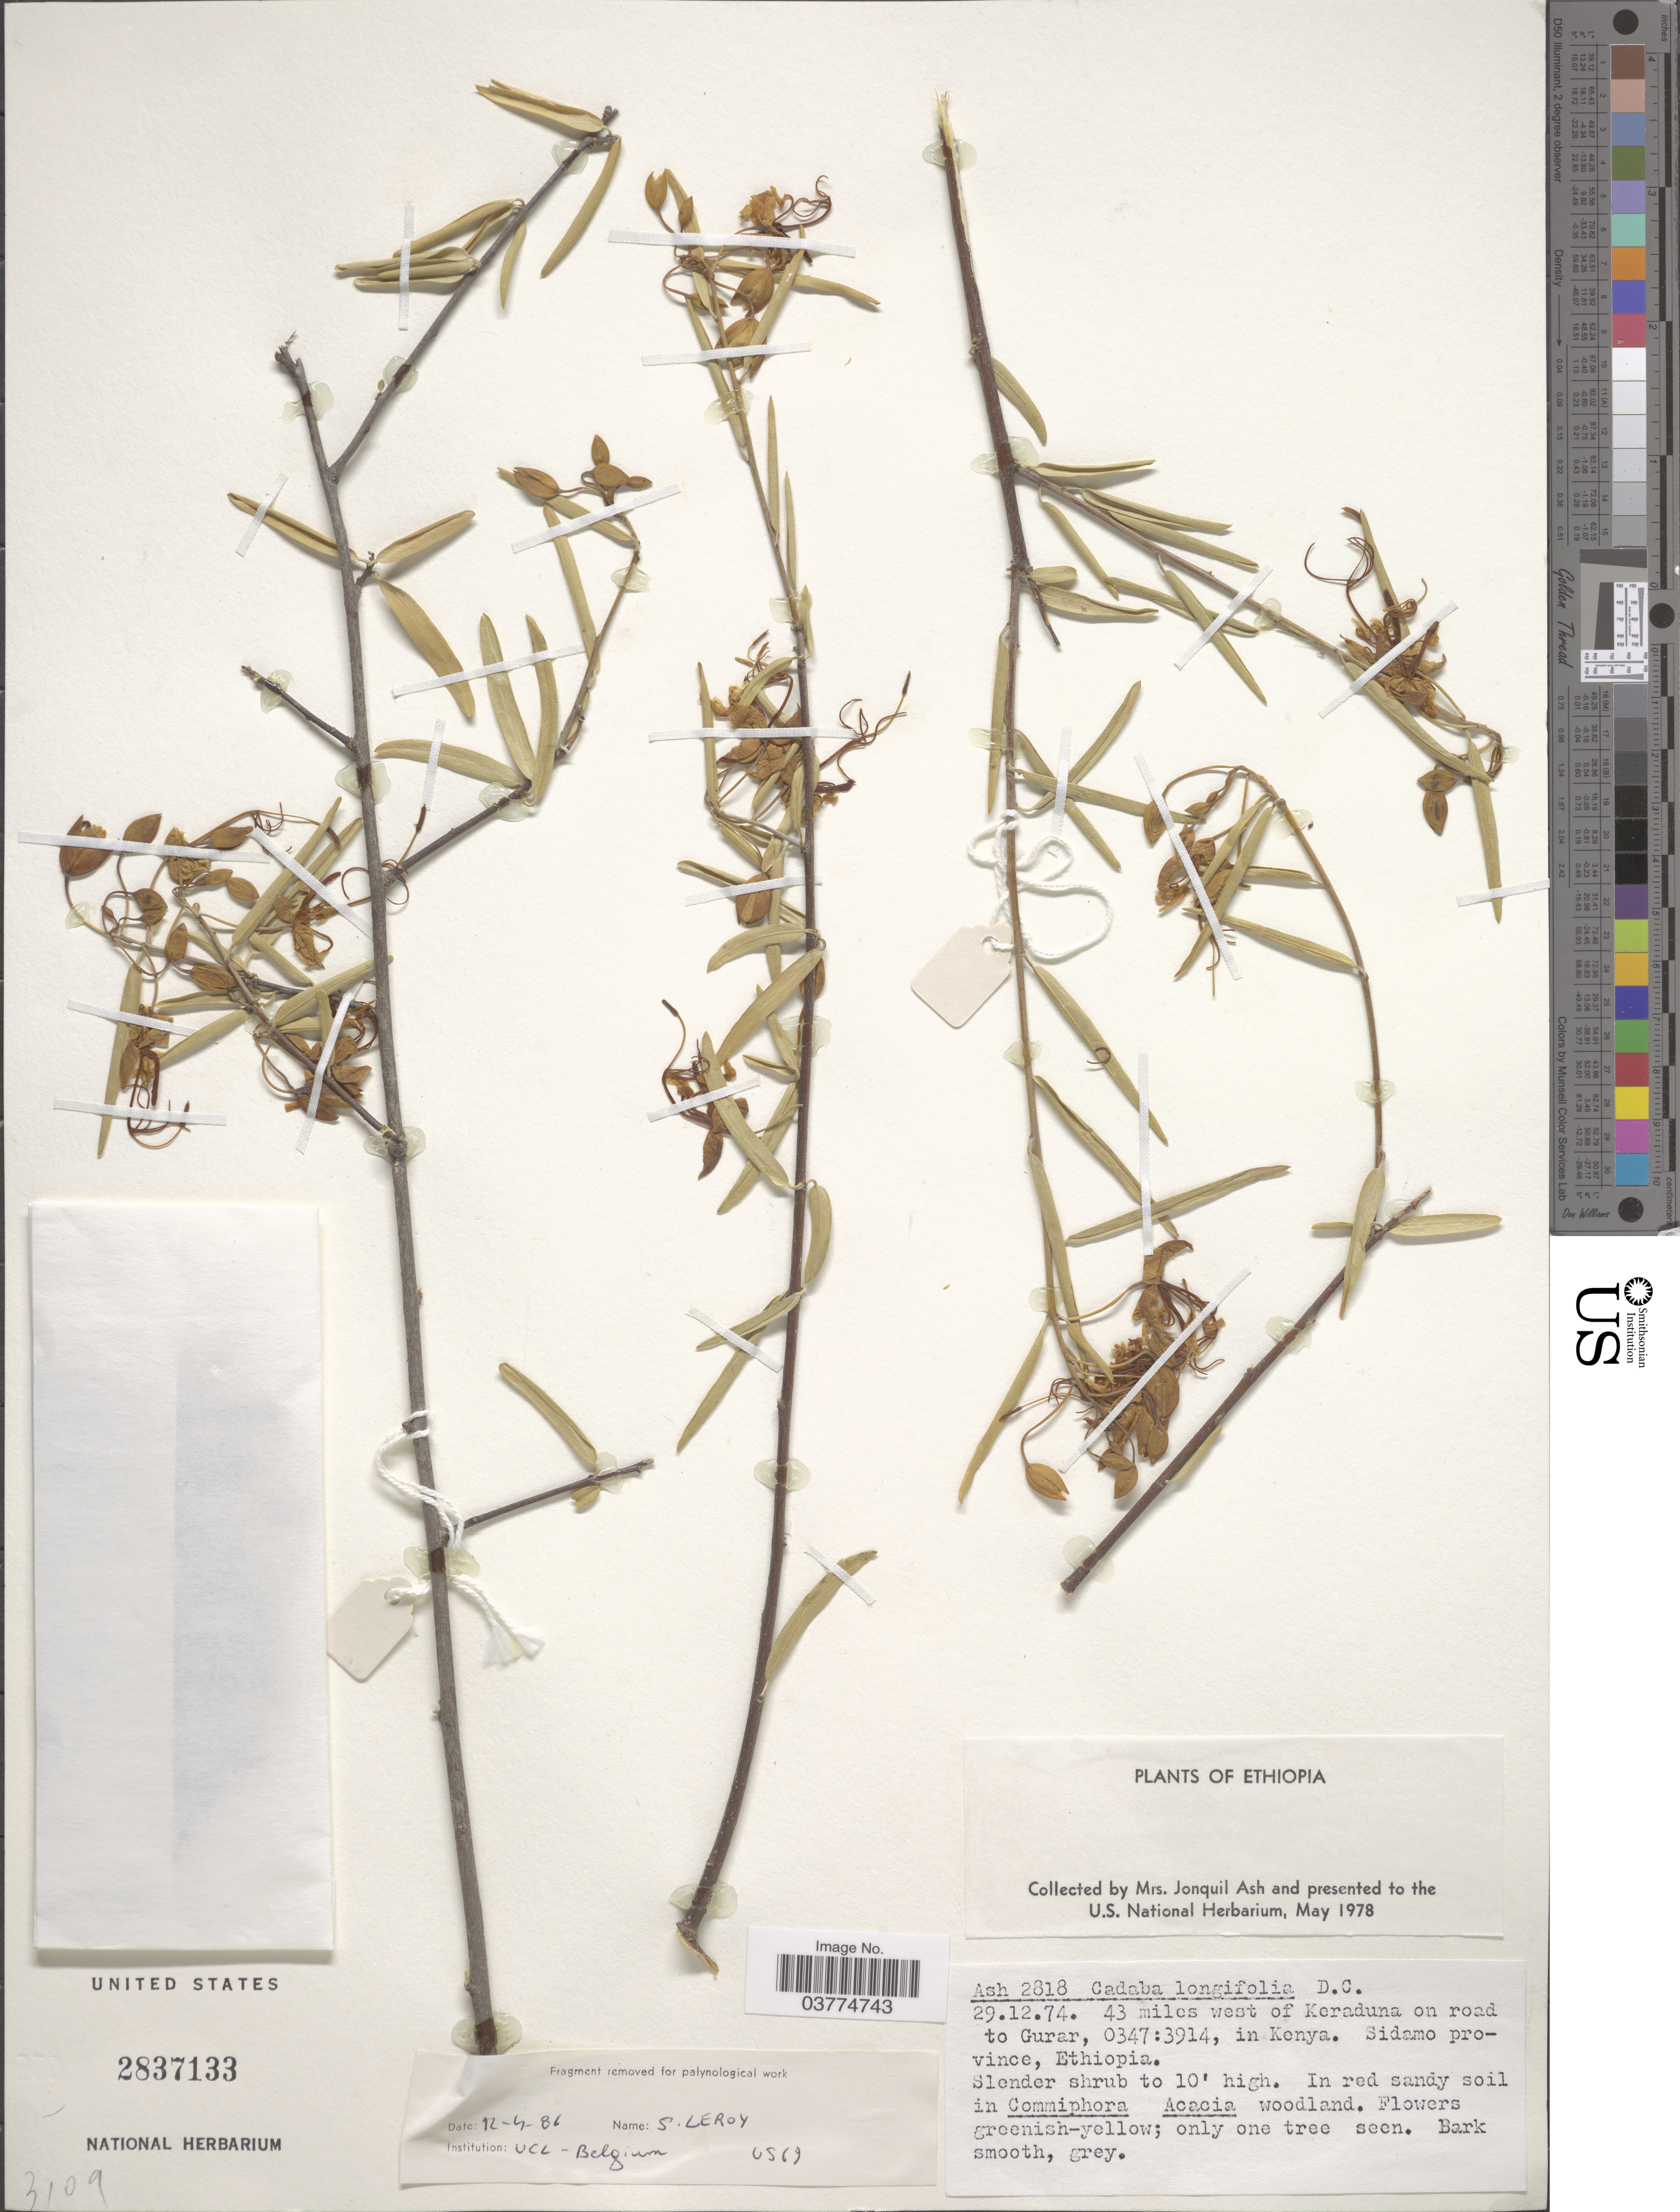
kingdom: Plantae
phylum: Tracheophyta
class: Magnoliopsida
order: Brassicales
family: Capparaceae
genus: Cadaba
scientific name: Cadaba longifolia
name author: DC.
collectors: J. Ash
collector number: Ash2818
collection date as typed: Transcribed d/m/y: 29/12/74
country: Ethiopia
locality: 43 miles west of Keraduna on road to Gurar, 0347: 3914, in Kenya. Sidamo province.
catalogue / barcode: US 2837133